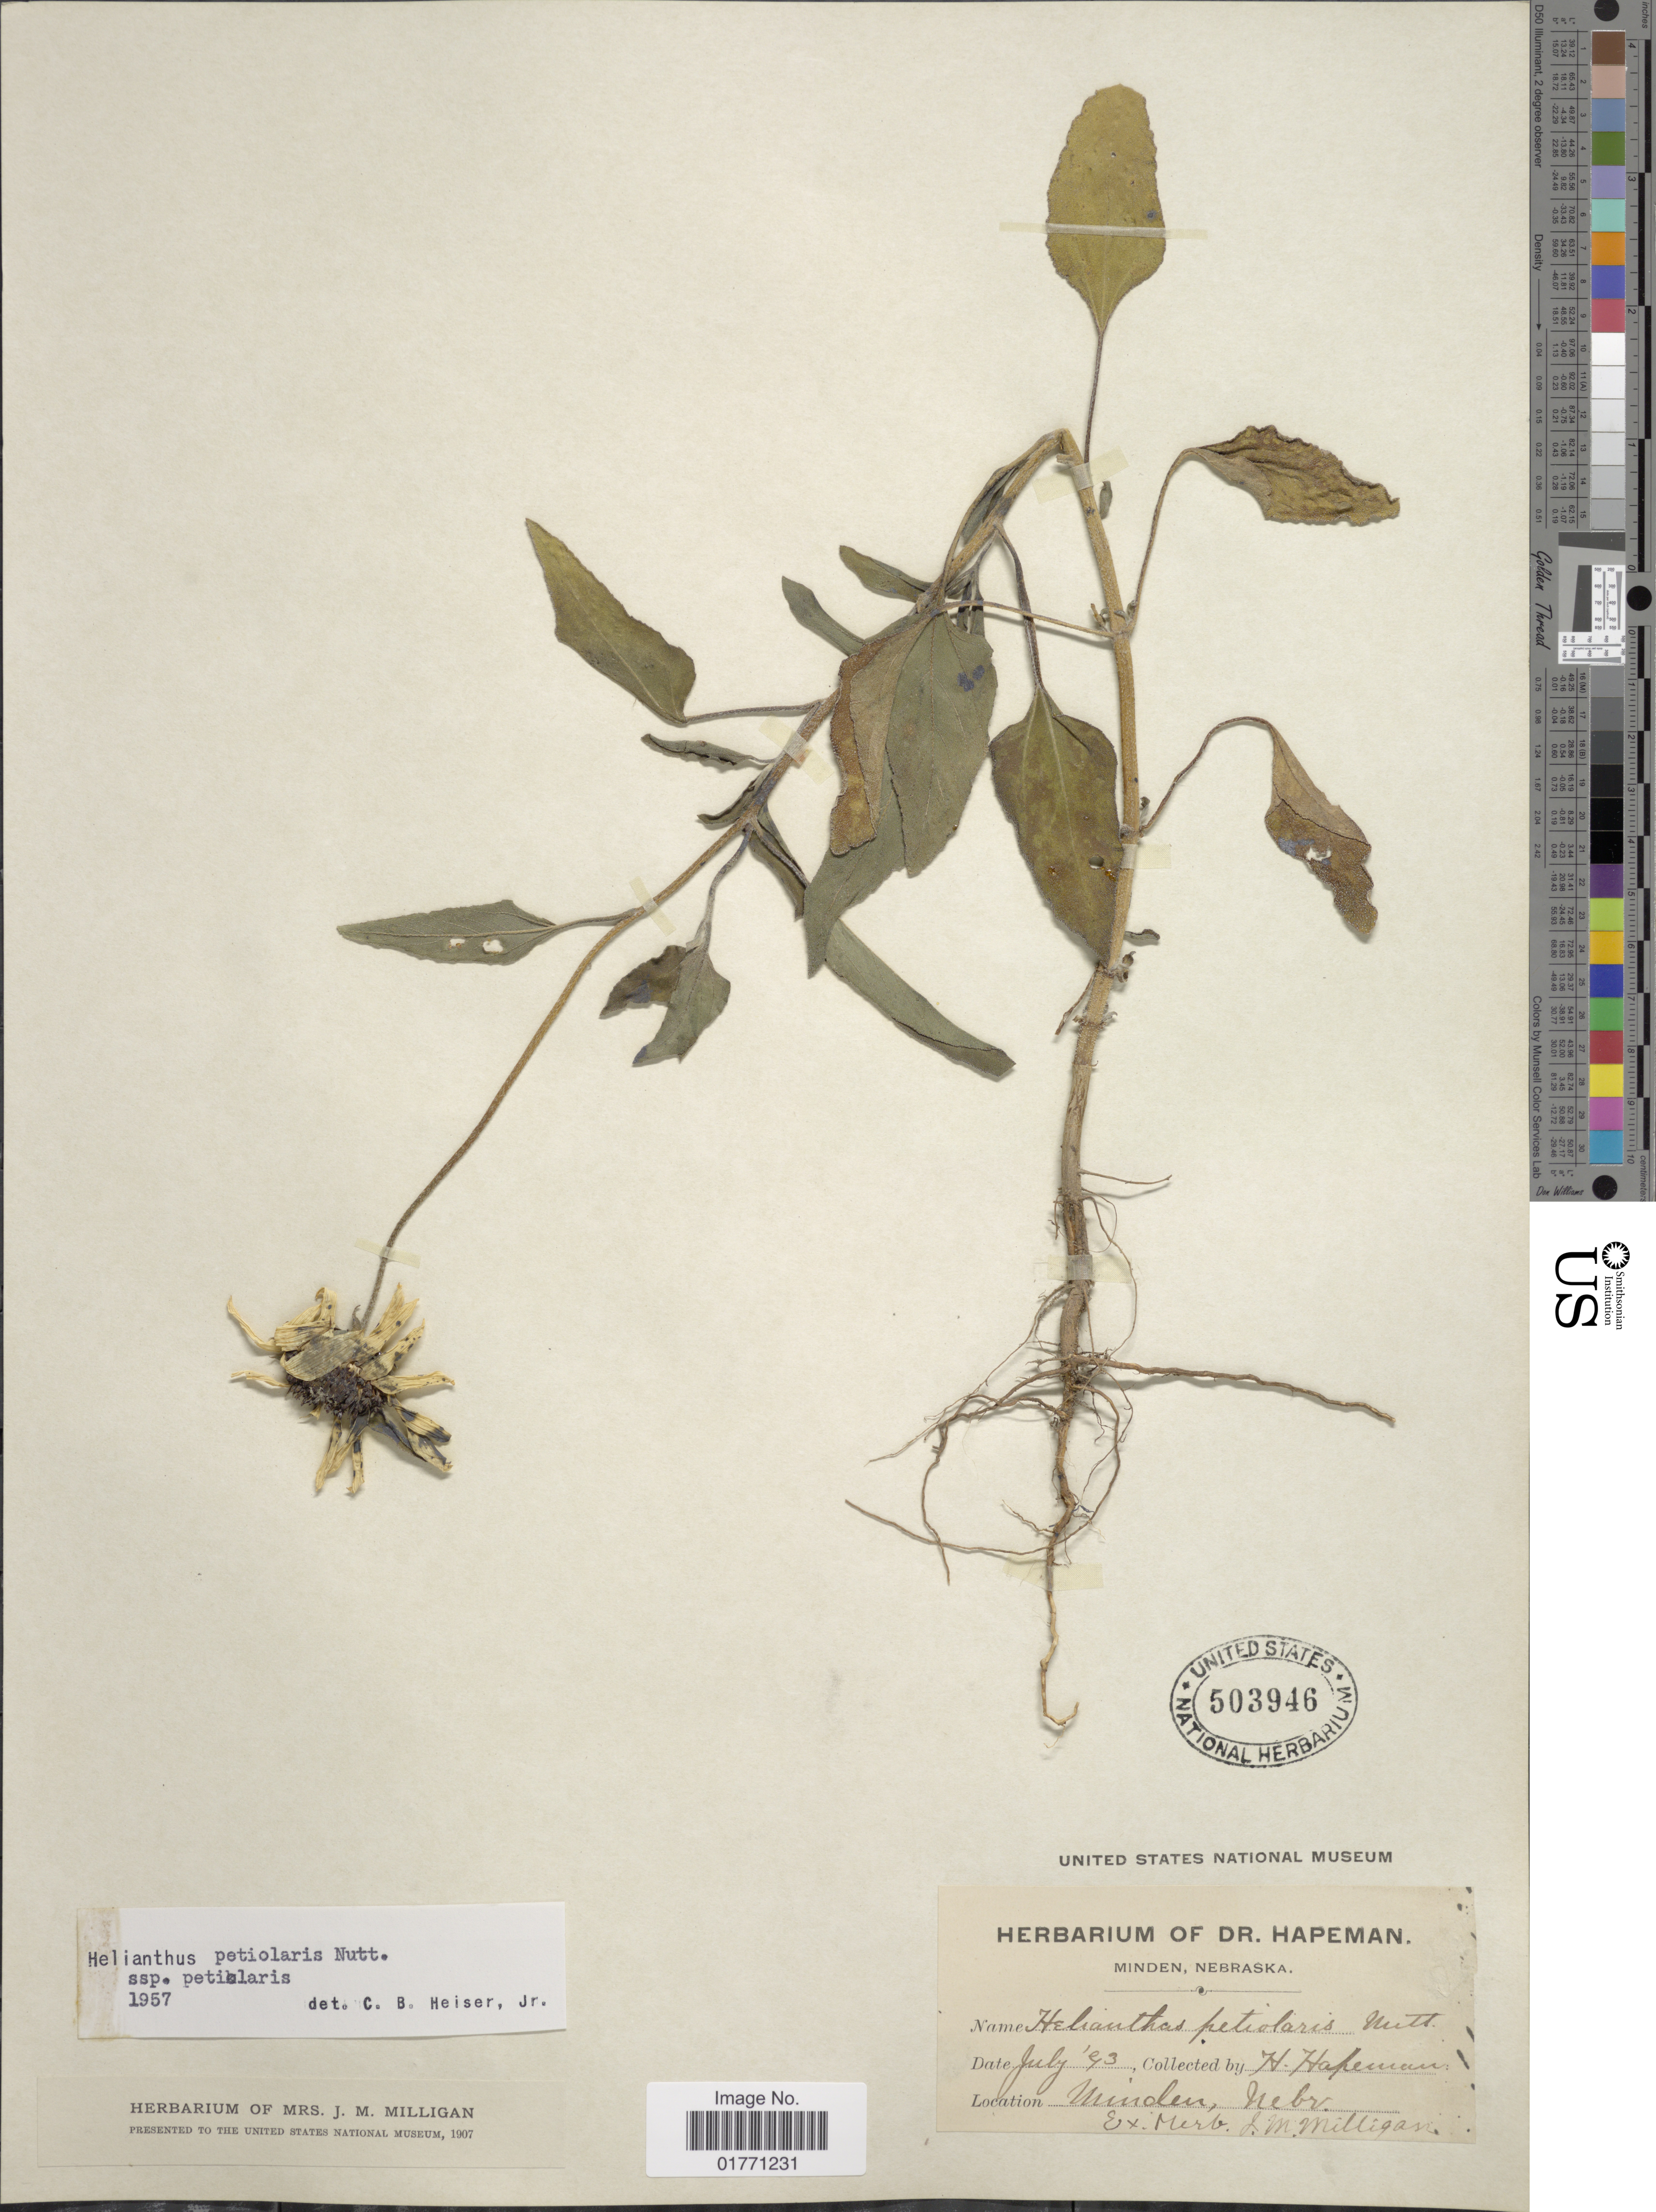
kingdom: Plantae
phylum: Tracheophyta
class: Magnoliopsida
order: Asterales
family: Asteraceae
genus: Helianthus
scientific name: Helianthus petiolaris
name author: Nutt.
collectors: H. Hapeman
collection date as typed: Transcribed d/m/y: /7/93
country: United States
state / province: Nebraska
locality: Minden,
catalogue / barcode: US 503946